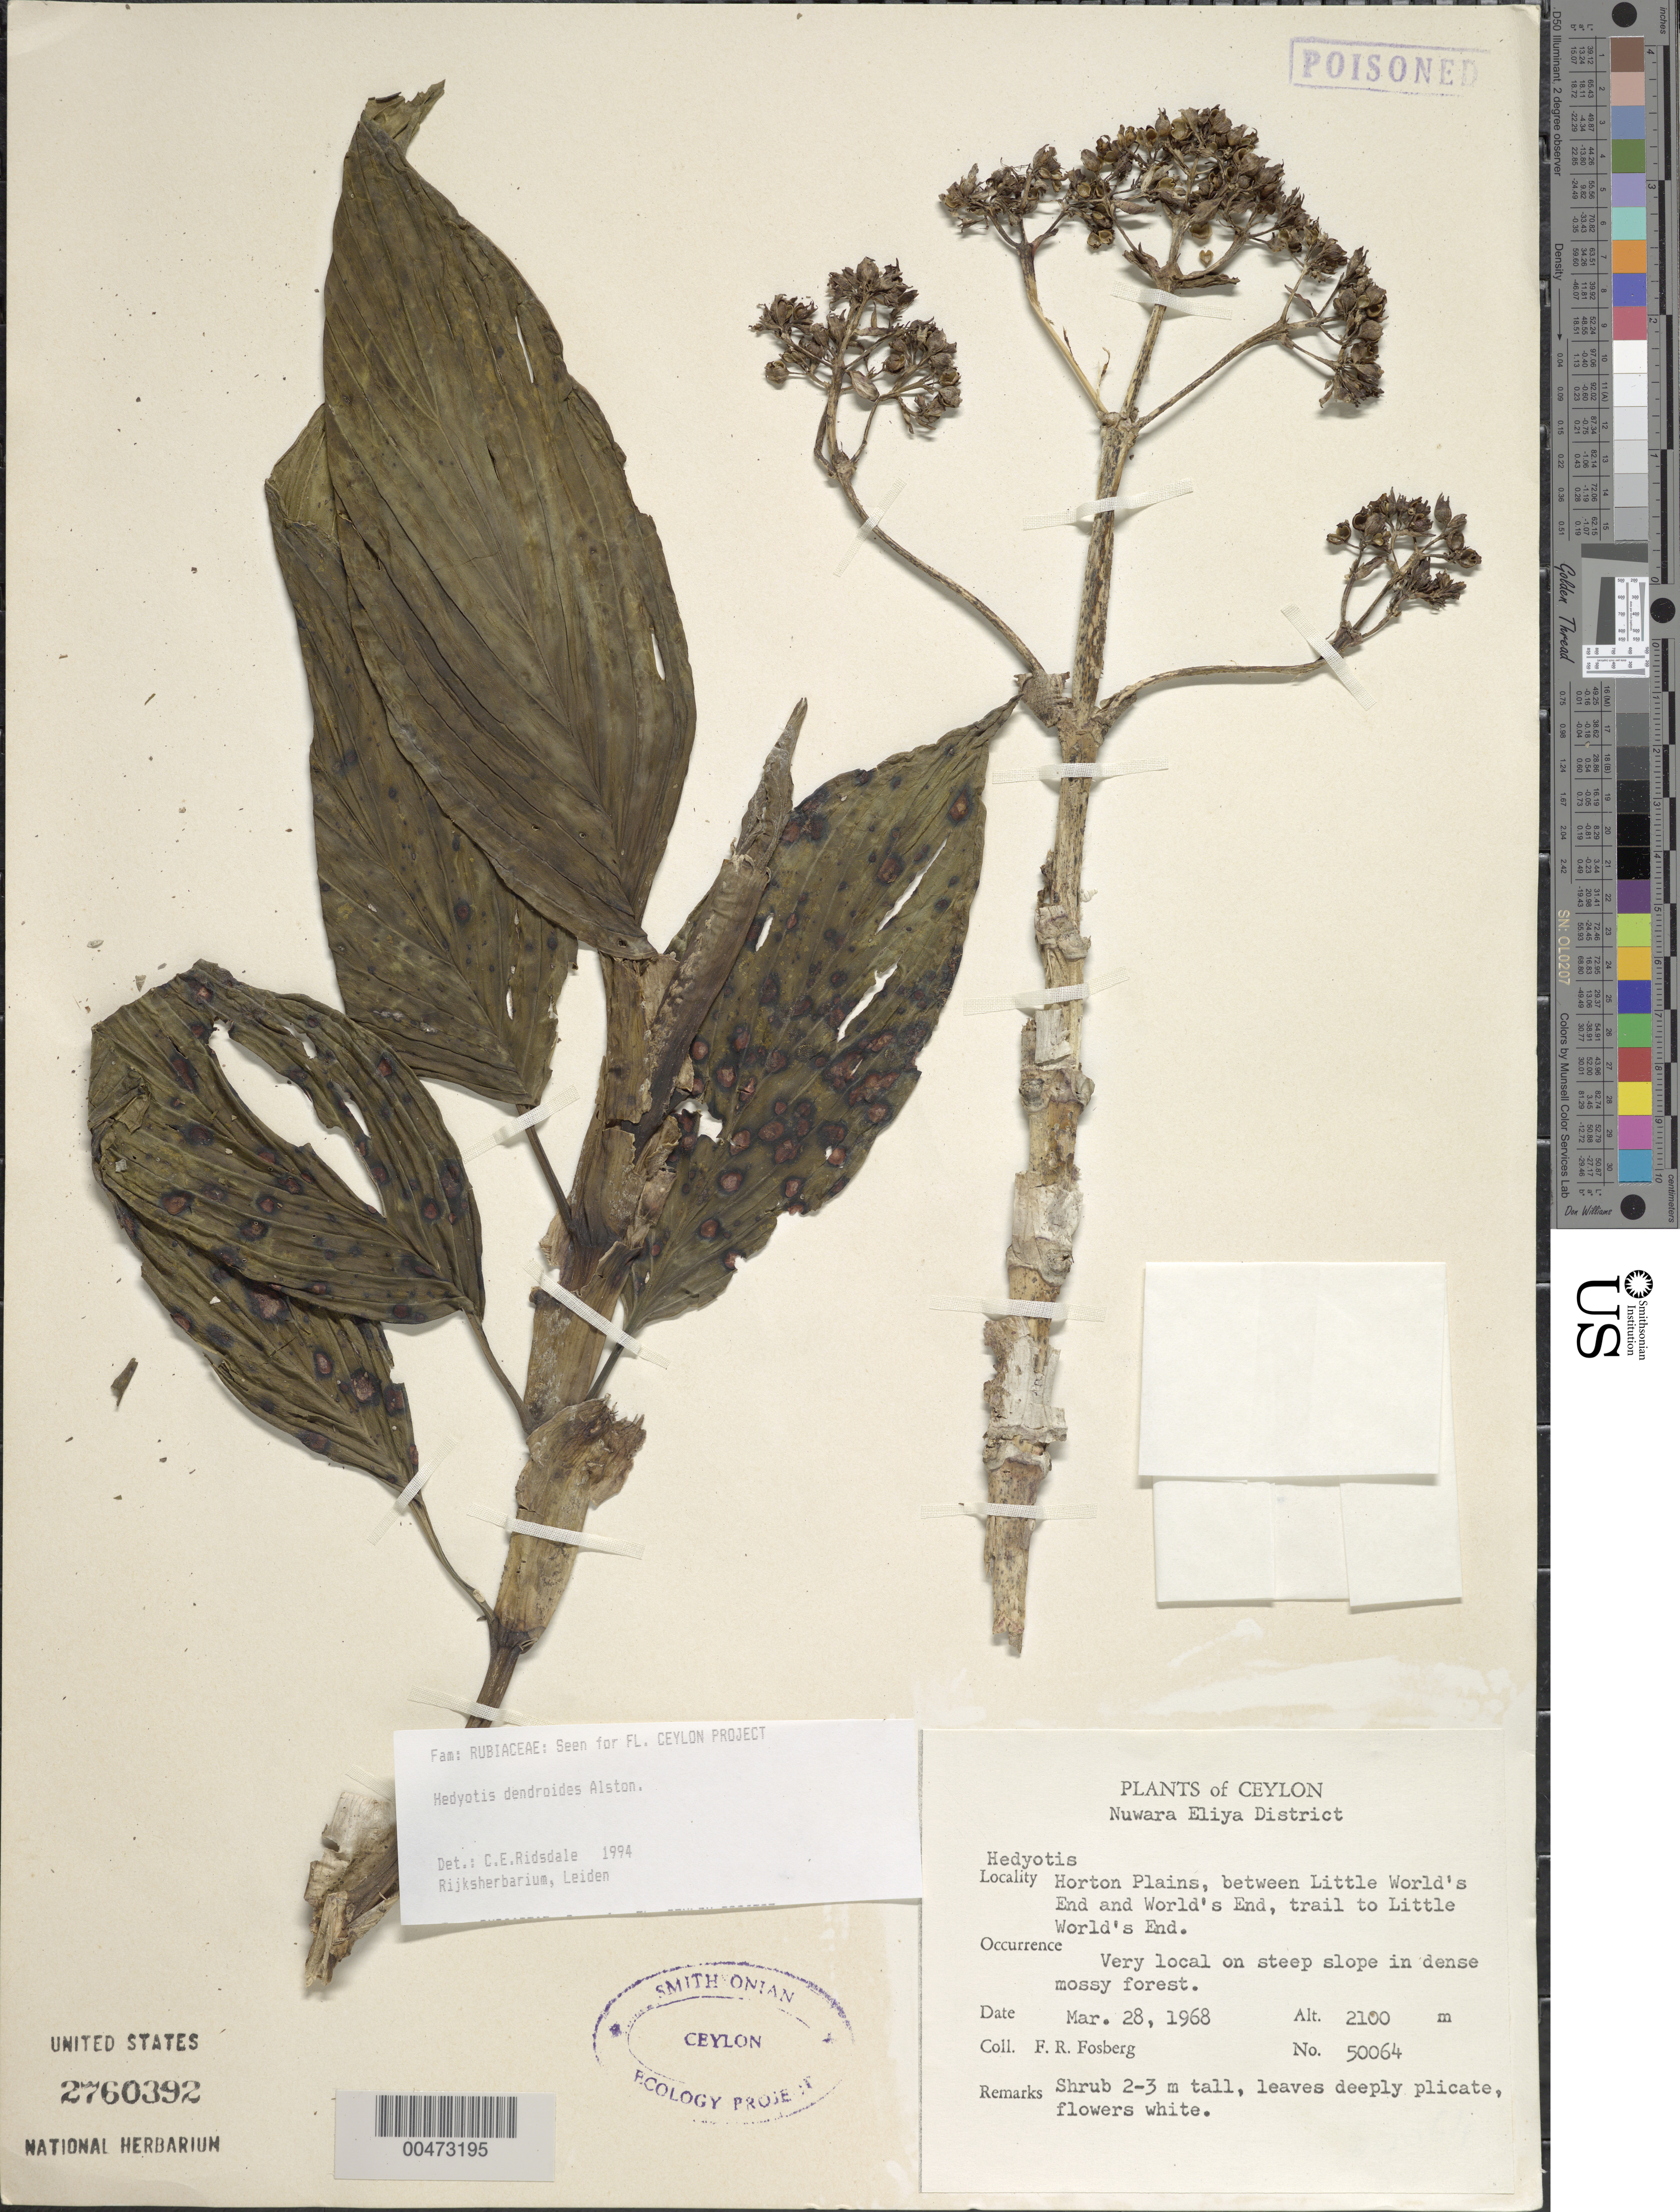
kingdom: Plantae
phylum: Tracheophyta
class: Magnoliopsida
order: Gentianales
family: Rubiaceae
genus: Hedyotis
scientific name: Hedyotis dendroides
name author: Alston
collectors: F. R. Fosberg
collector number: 50064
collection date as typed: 28 Mar 1968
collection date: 1968-03-28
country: Sri Lanka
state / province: Central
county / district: Nuwara Eliya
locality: Horton Plains, between Little World's End and World's End, trail to Little World's End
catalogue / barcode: US 2760392